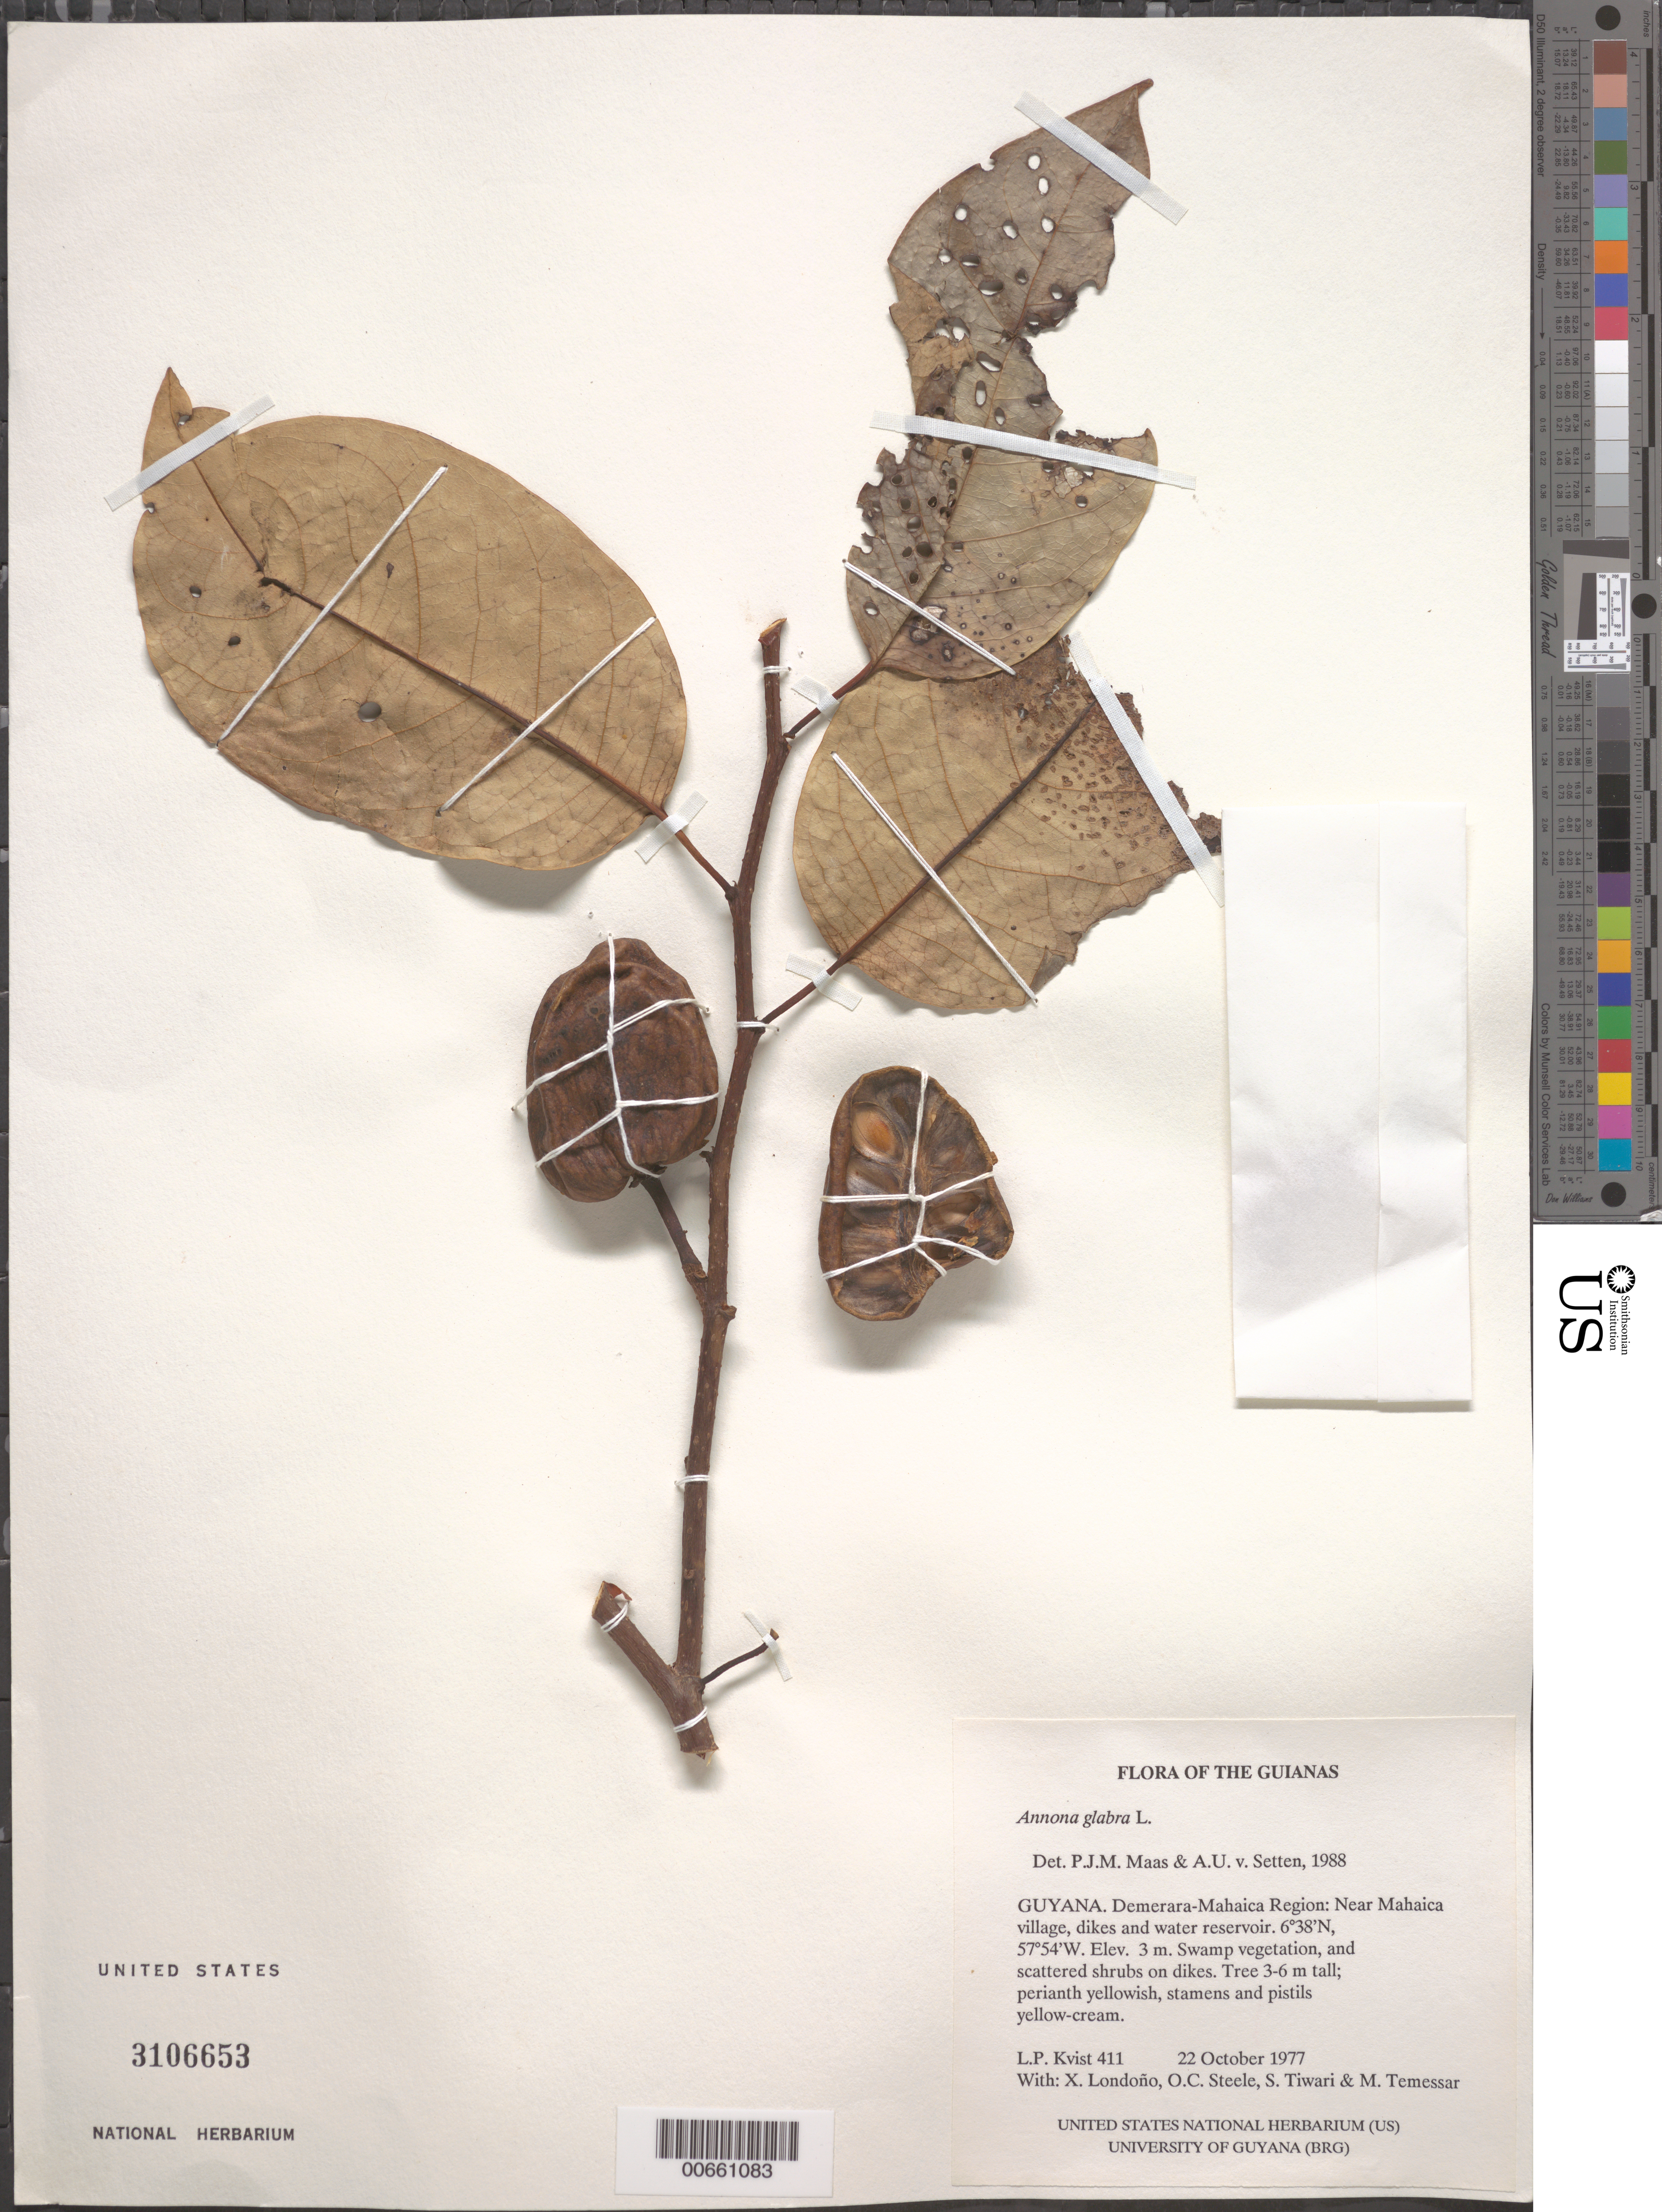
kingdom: Plantae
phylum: Tracheophyta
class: Magnoliopsida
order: Magnoliales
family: Annonaceae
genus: Annona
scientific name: Annona glabra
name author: L.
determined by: Maas, P. J.; van Setten, A. U.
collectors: L. P. Kvist, X. Londoño, O. C. Steele, S. Tiwari & M. Tamessar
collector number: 411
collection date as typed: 22 October 1987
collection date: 1987-10-22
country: Guyana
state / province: Demerara-Mahaica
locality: Near Mahaica village, dikes and water reservoir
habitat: Swamp vegetation, and scattered shrubs on dikes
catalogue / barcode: US 3106653